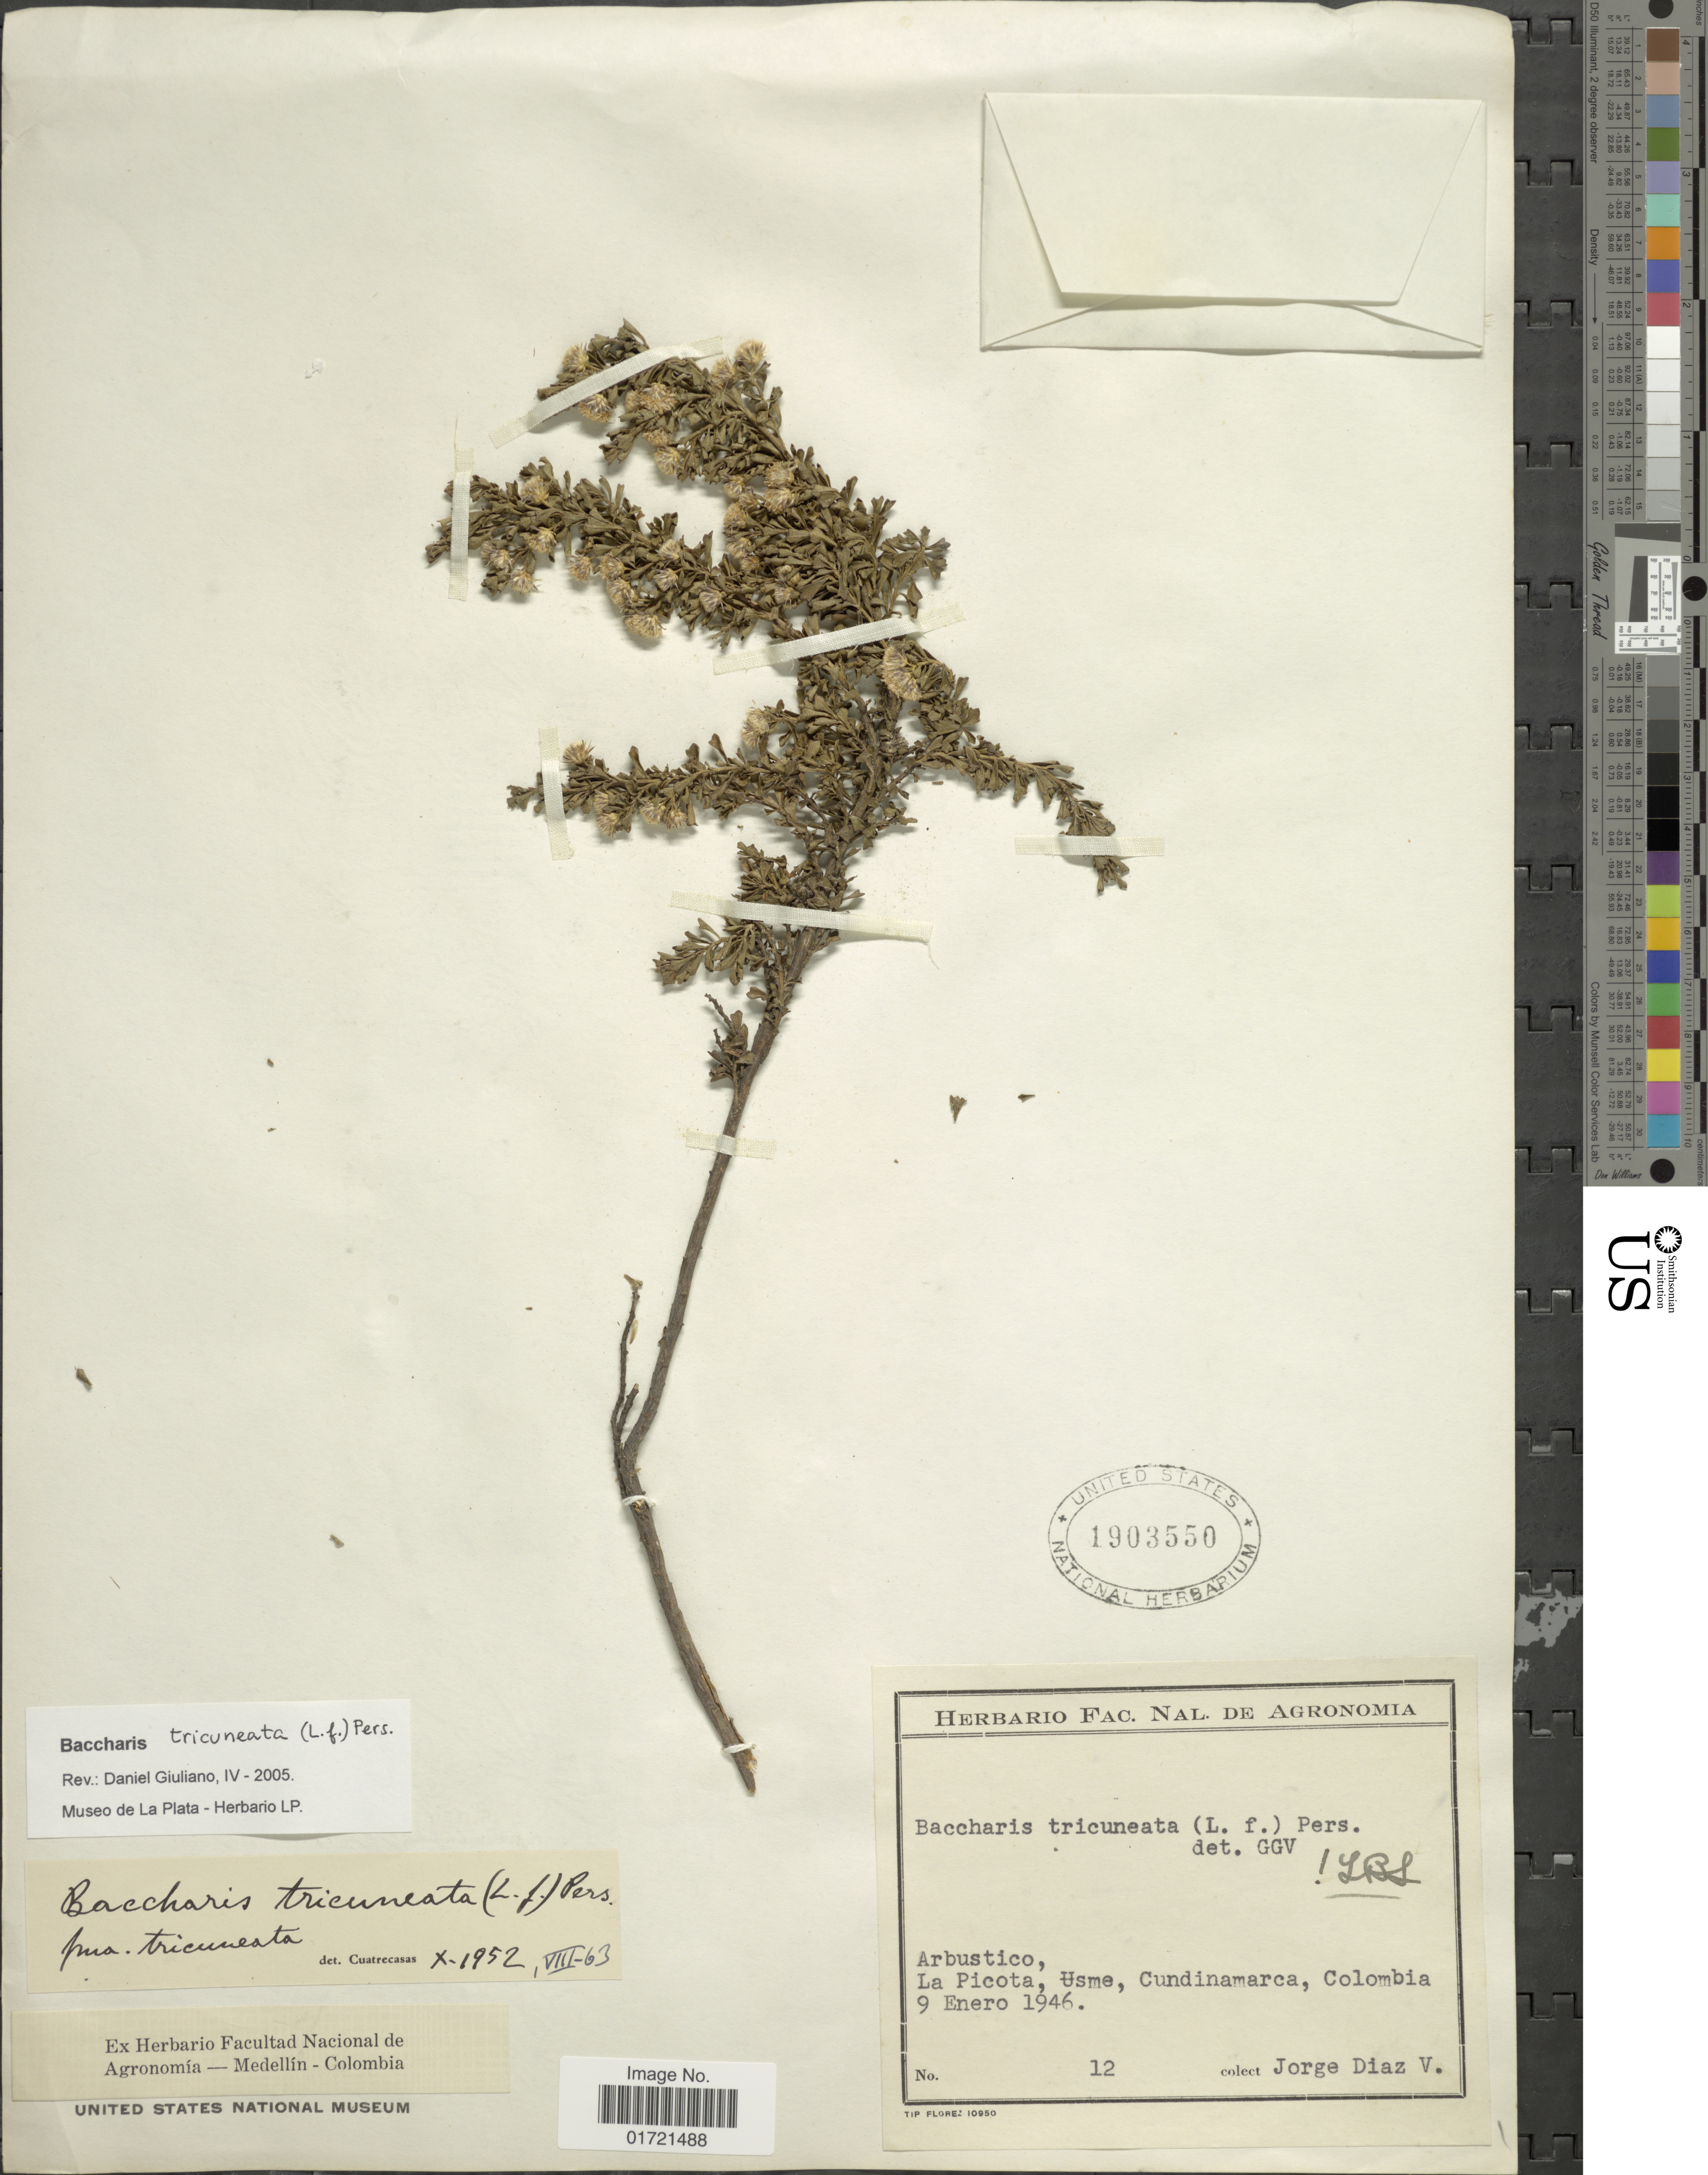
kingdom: Plantae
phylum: Tracheophyta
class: Magnoliopsida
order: Asterales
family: Asteraceae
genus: Baccharis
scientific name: Baccharis tricuneata f. tricuneata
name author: (L. f.) Pers.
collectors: J. Diaz V.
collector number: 12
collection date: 1946-01-09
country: Colombia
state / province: Cundinamarca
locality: La Picota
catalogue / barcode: US 1903550